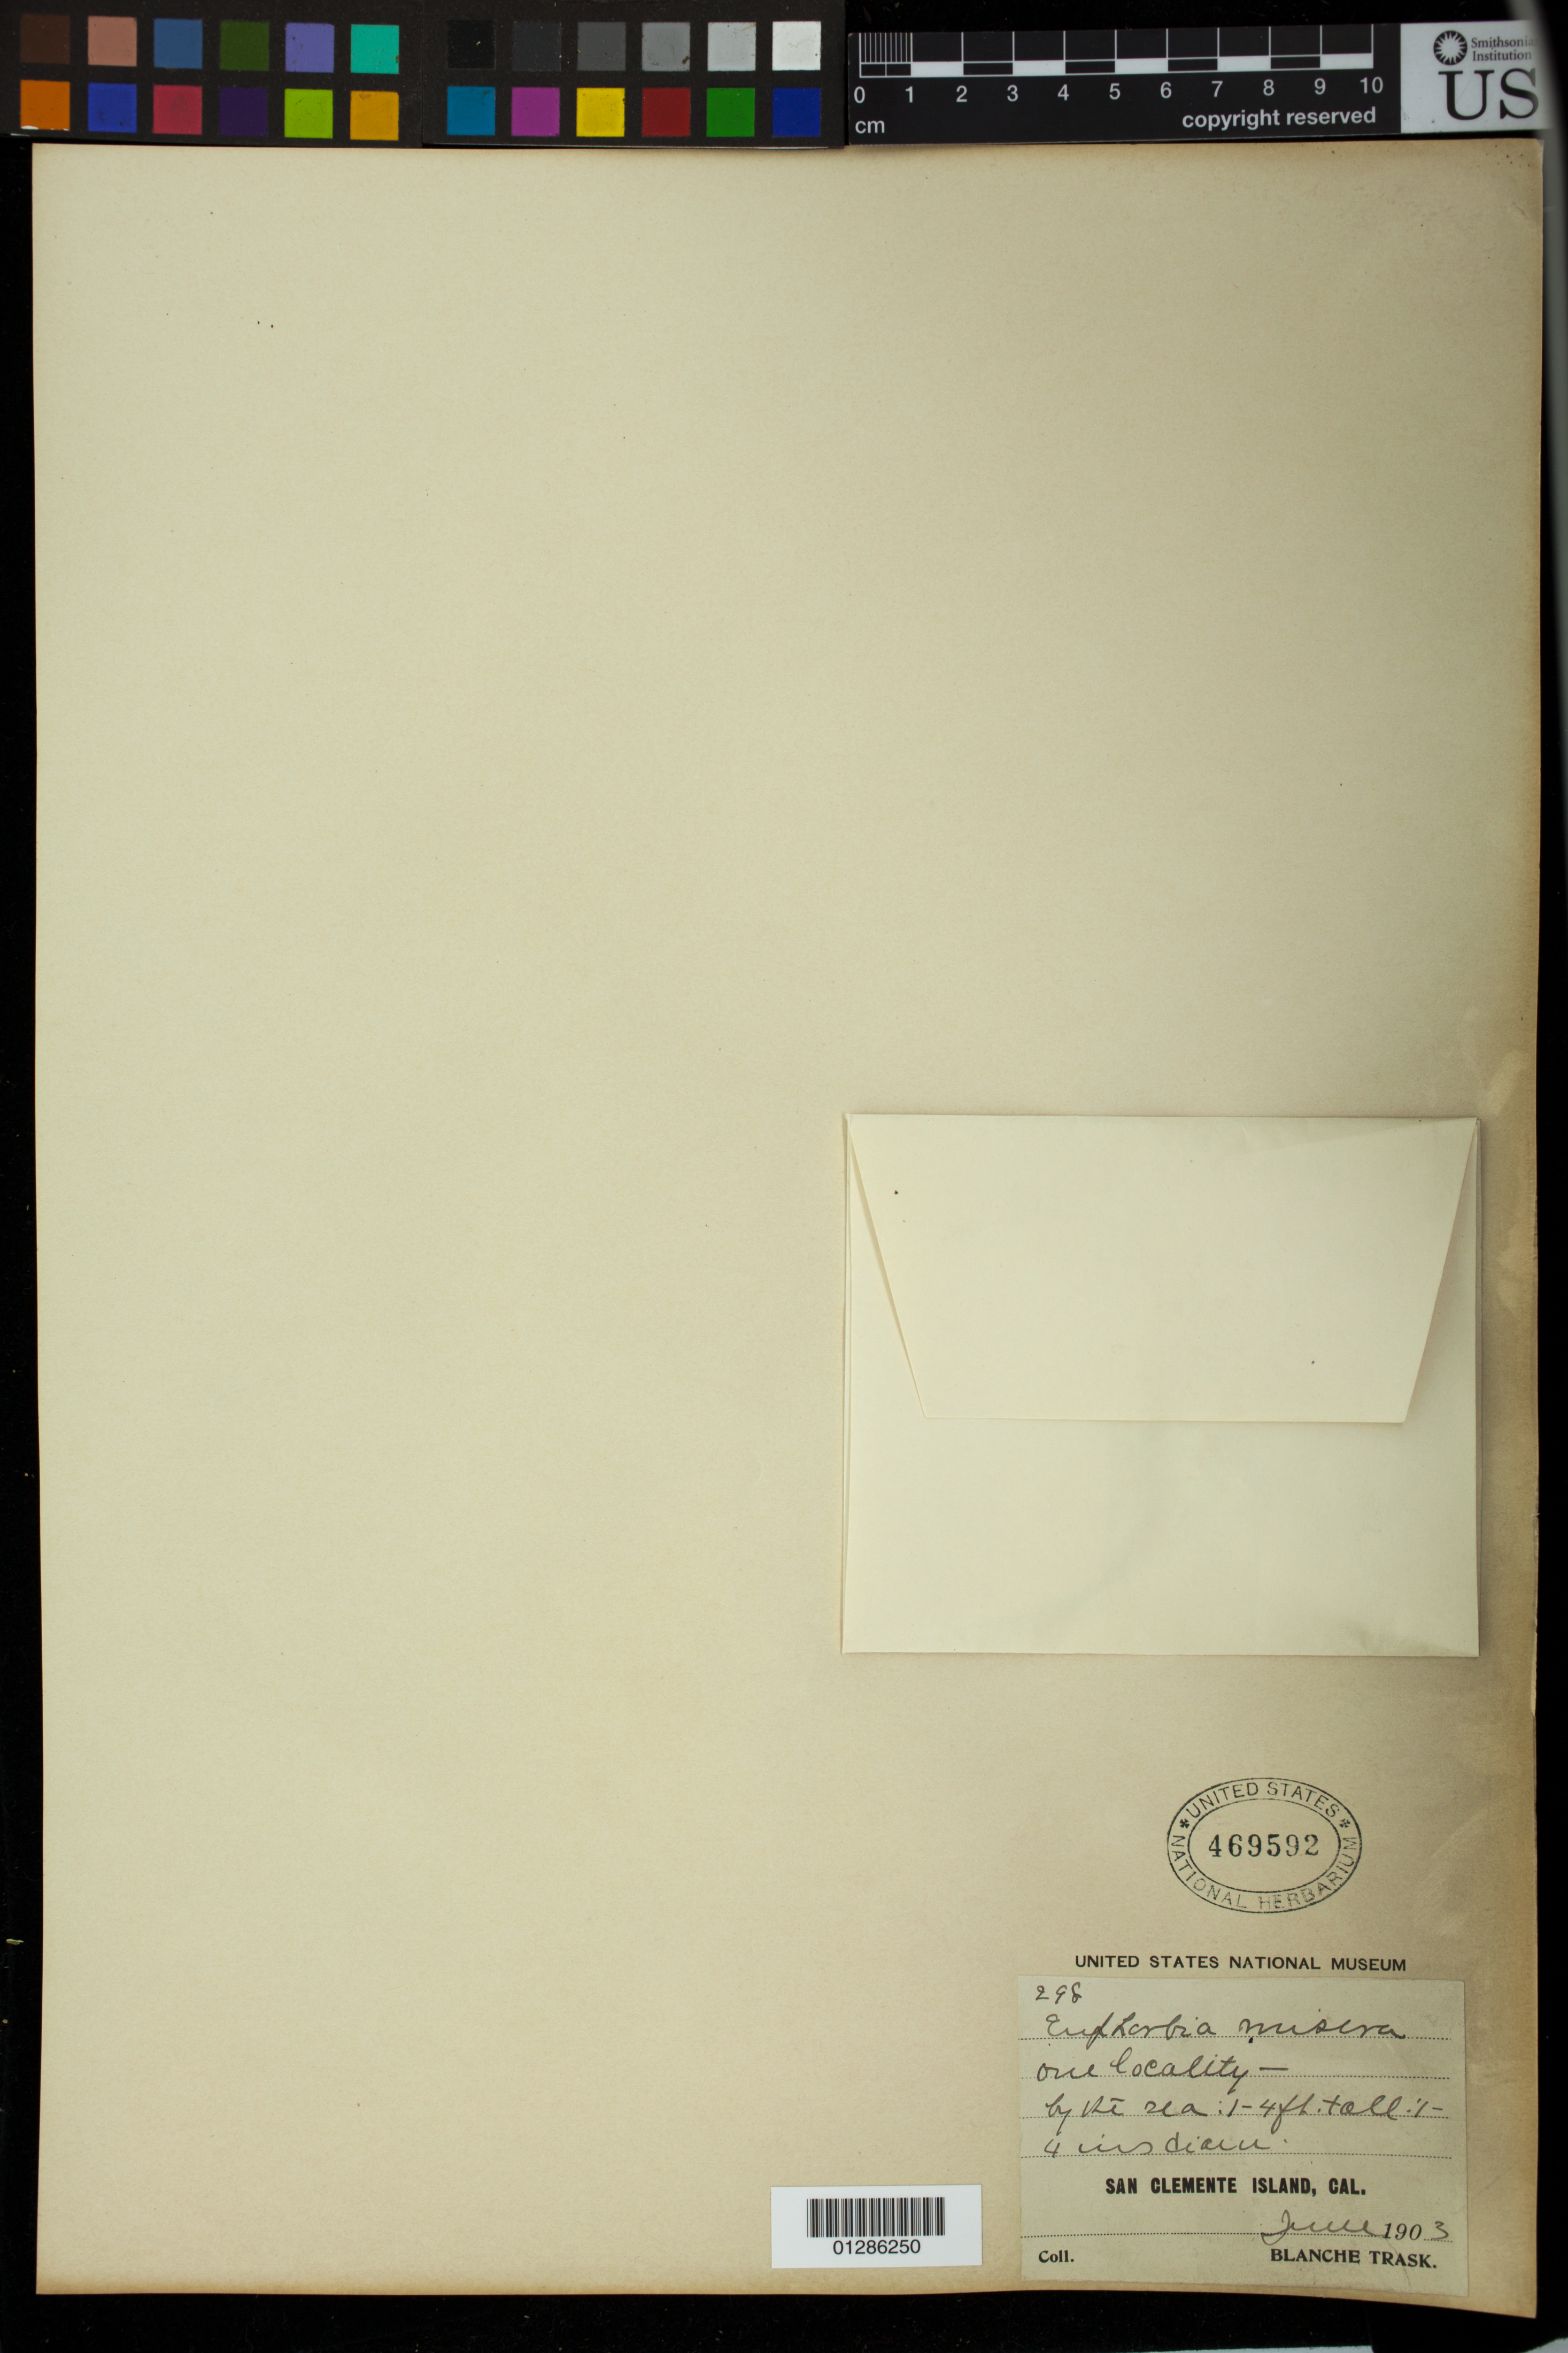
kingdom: Plantae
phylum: Tracheophyta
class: Magnoliopsida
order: Malpighiales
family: Euphorbiaceae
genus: Euphorbia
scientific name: Euphorbia misera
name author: Benth.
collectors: B. Trask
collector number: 298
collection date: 1902-06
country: United States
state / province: California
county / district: Los Angeles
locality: San Clemente Island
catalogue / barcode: US 469592